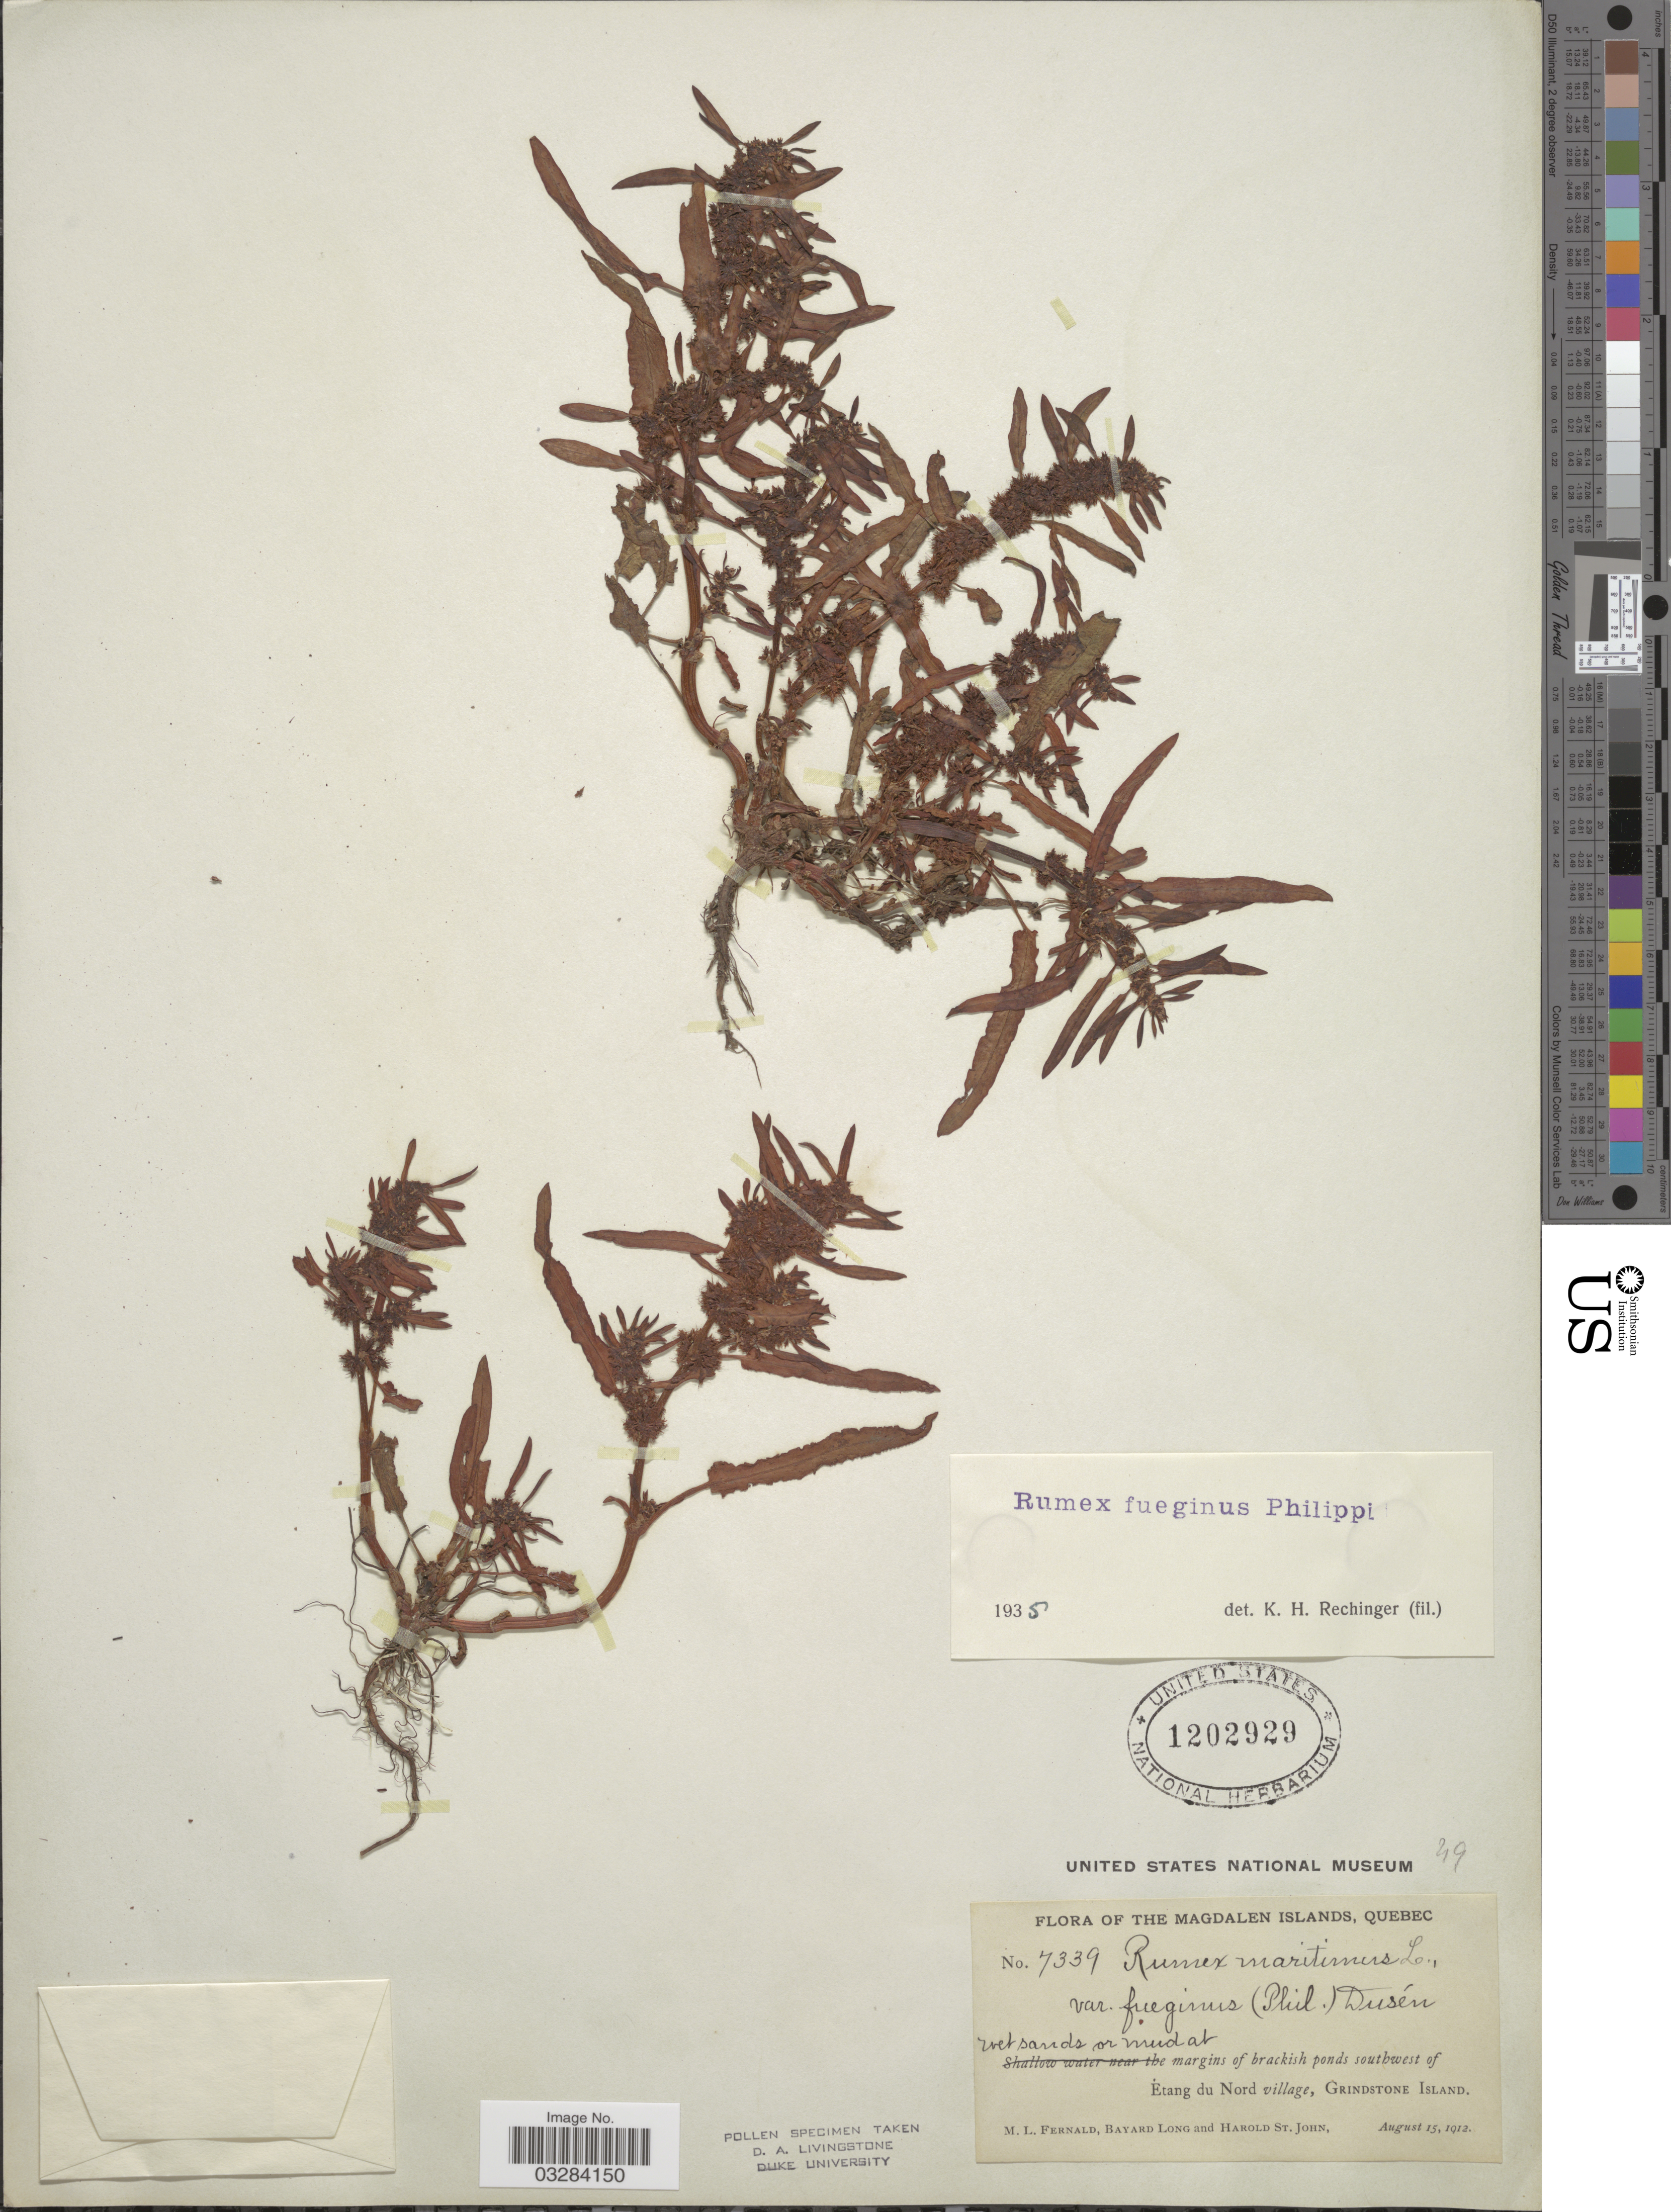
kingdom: Plantae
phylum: Tracheophyta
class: Magnoliopsida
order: Caryophyllales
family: Polygonaceae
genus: Rumex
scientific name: Rumex maritimus var. fueginus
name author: (Phil.) Dusén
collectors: M. L. Fernald, B. Long & H. St. John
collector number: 7339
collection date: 1912-08-15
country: Canada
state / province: Quebec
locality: Magdalen Islands. Southwest of Étang du Nord village, Grindstone Island.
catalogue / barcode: US 1202929